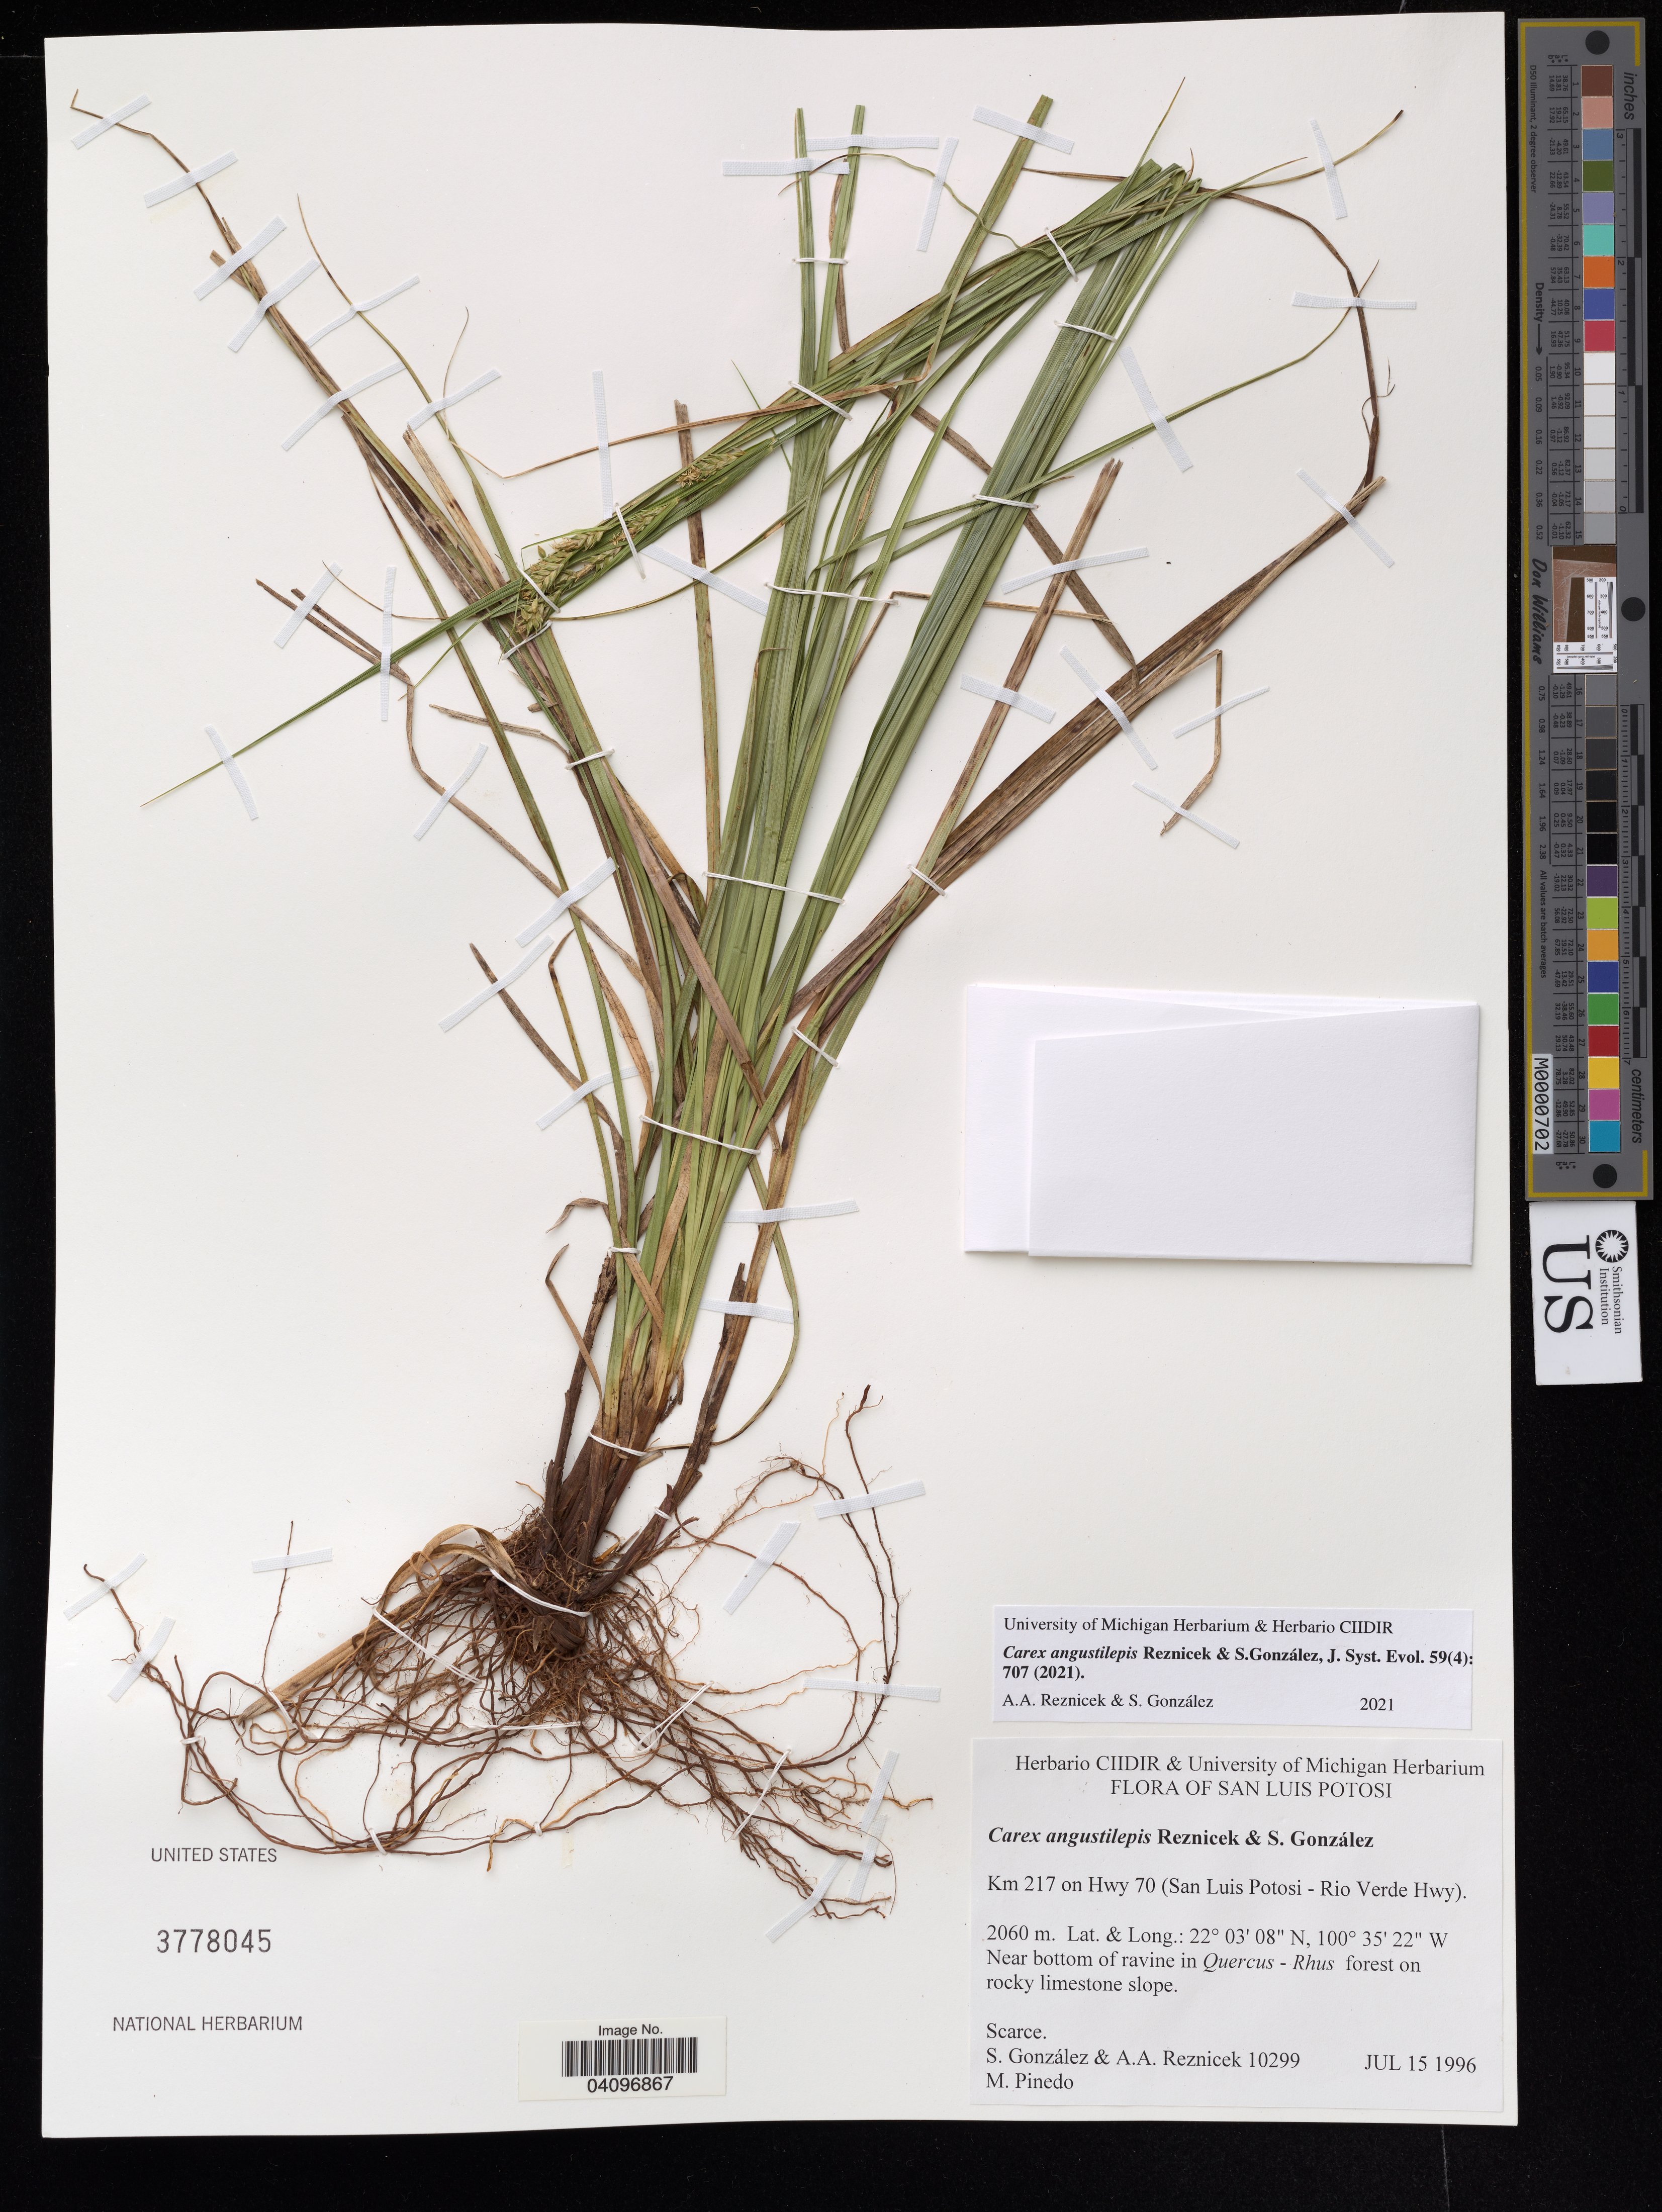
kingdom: Plantae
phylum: Tracheophyta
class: Liliopsida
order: Poales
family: Cyperaceae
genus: Carex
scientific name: Carex sp.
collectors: S. Gonzáles, A. A. Reznicek & M. Pinedo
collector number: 10299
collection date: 1996-07-15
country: Mexico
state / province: San Luis Potosí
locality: Km 217 on Hwy 70 (San Luis Potosi - Rio Verde Hwy).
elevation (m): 2060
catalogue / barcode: US 3778045